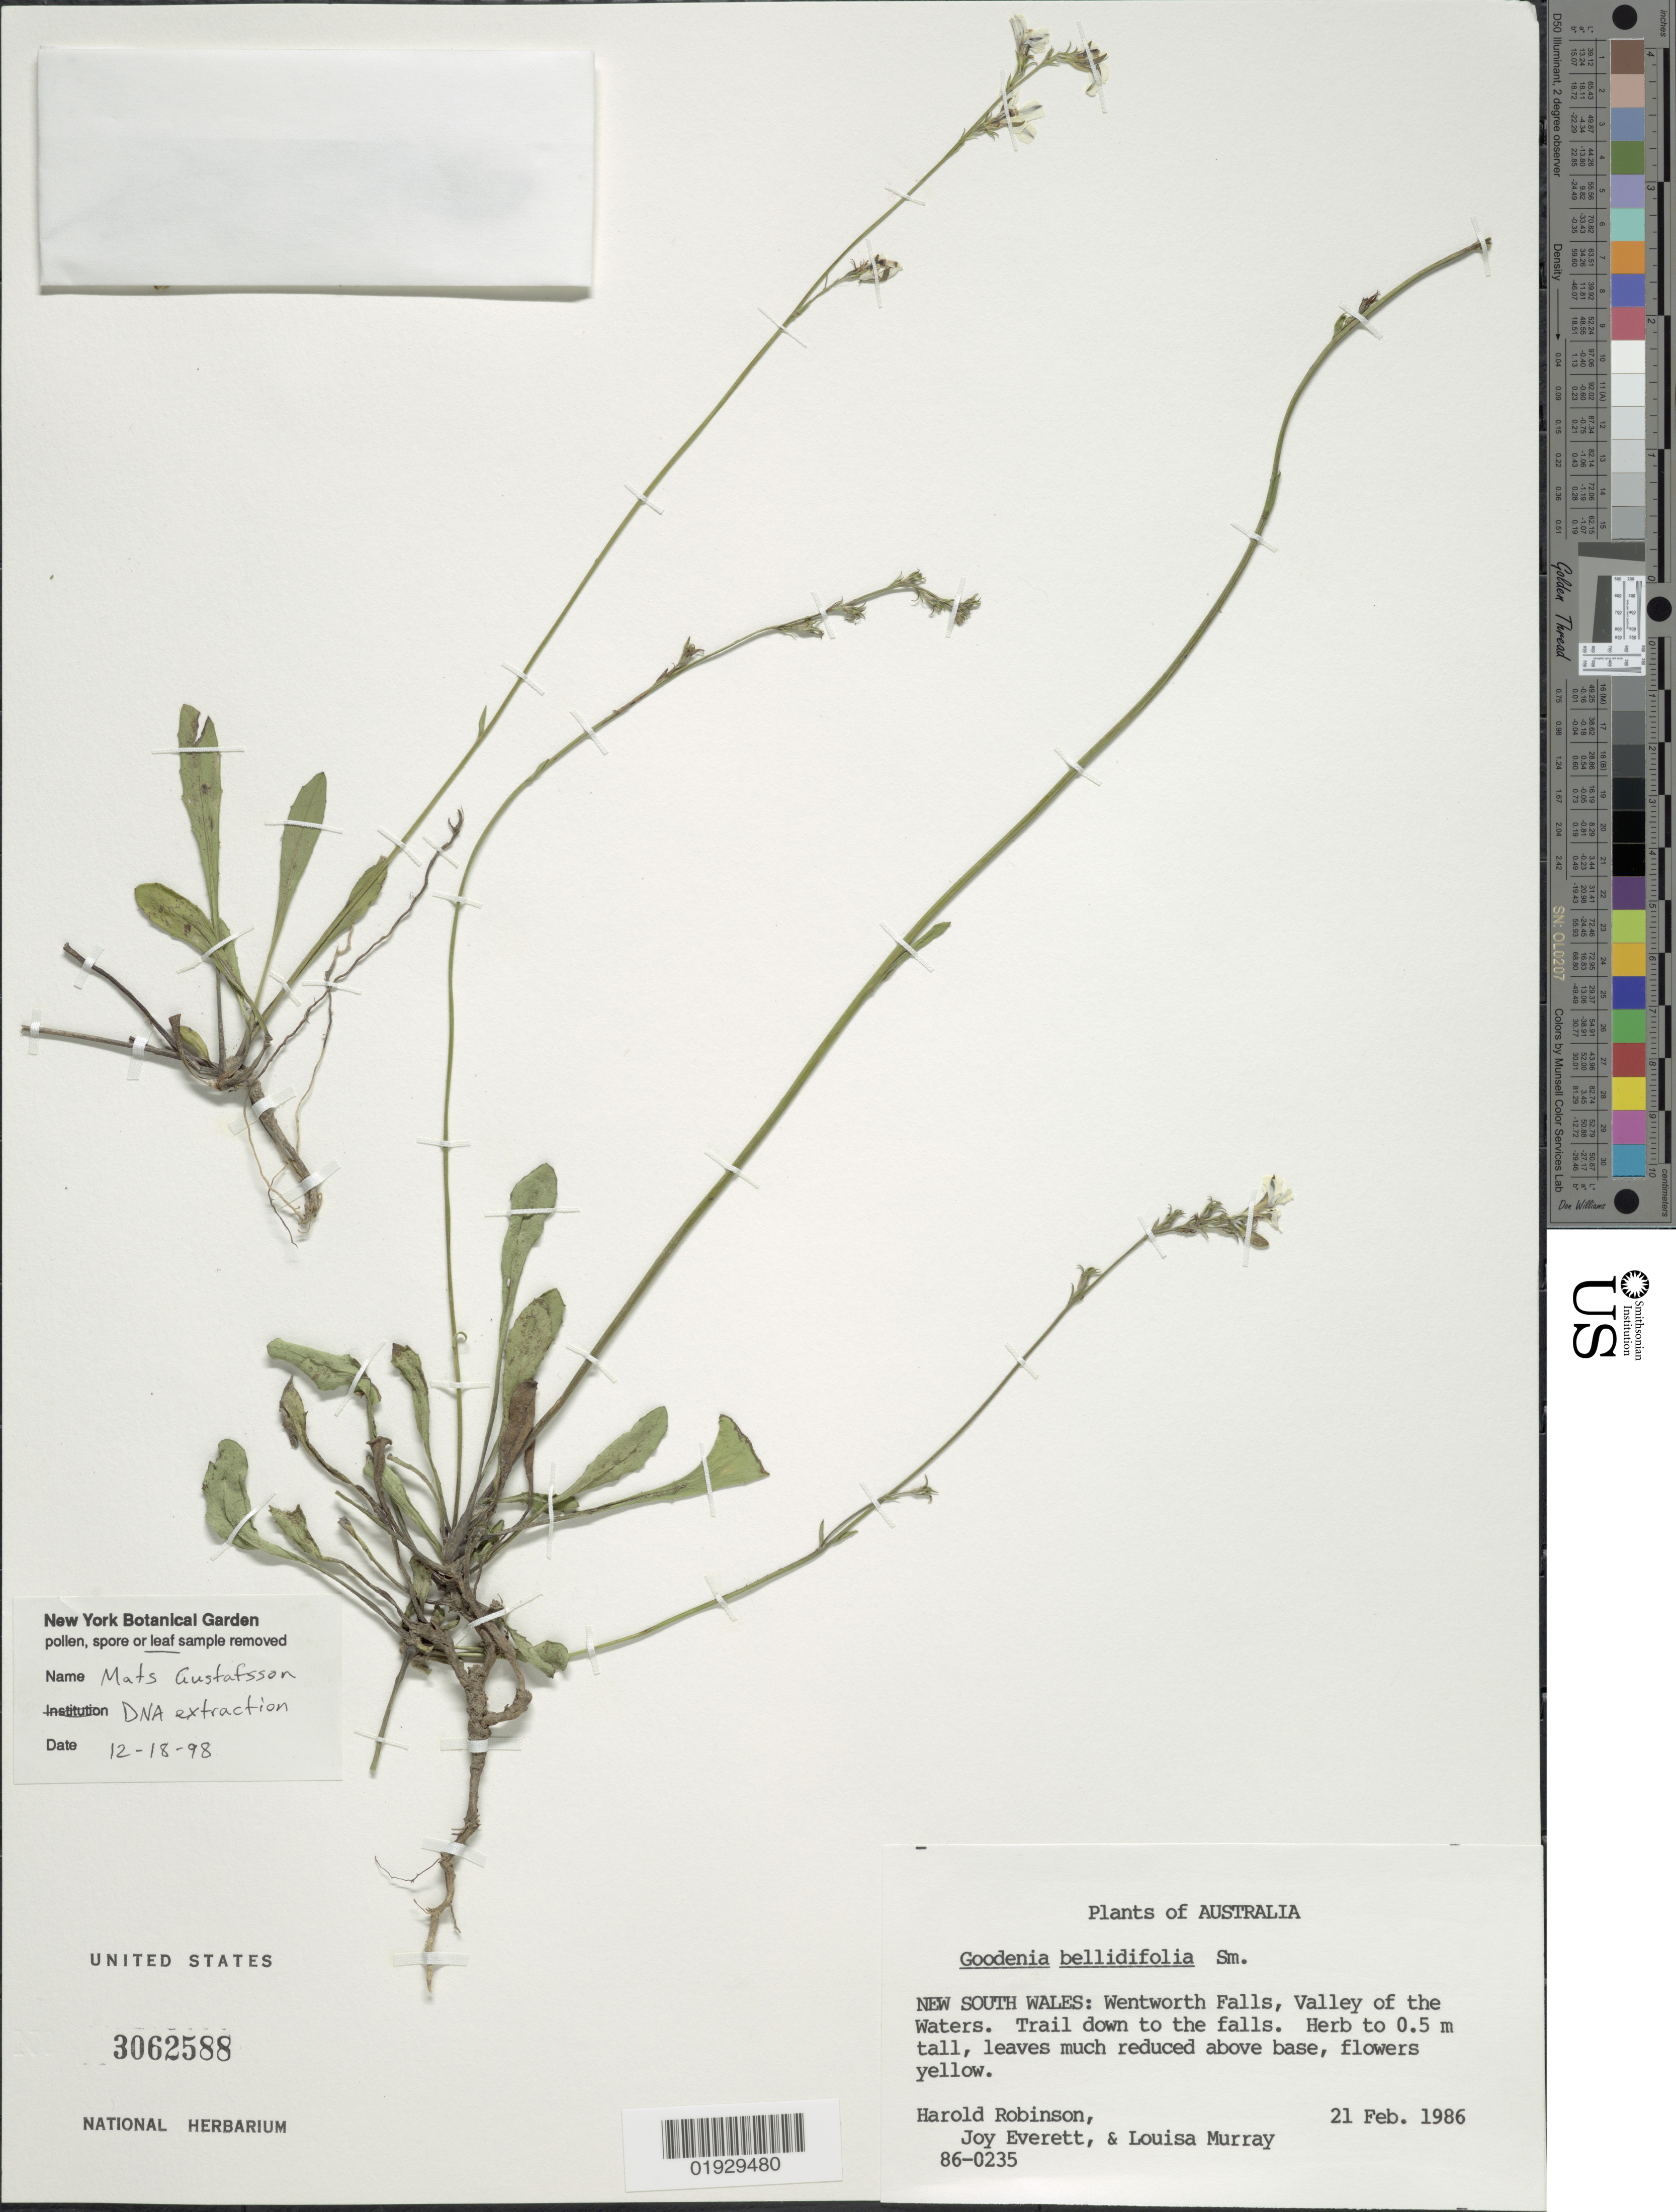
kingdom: Plantae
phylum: Tracheophyta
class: Magnoliopsida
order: Asterales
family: Goodeniaceae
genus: Goodenia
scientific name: Goodenia bellidifolia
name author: Sm.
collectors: H. Robinson, J. Everett & L. Murray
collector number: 86-0235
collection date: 1986-02-21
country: Australia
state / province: New South Wales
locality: Wentworth Falls, Valley of the Waters.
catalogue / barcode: US 3062588